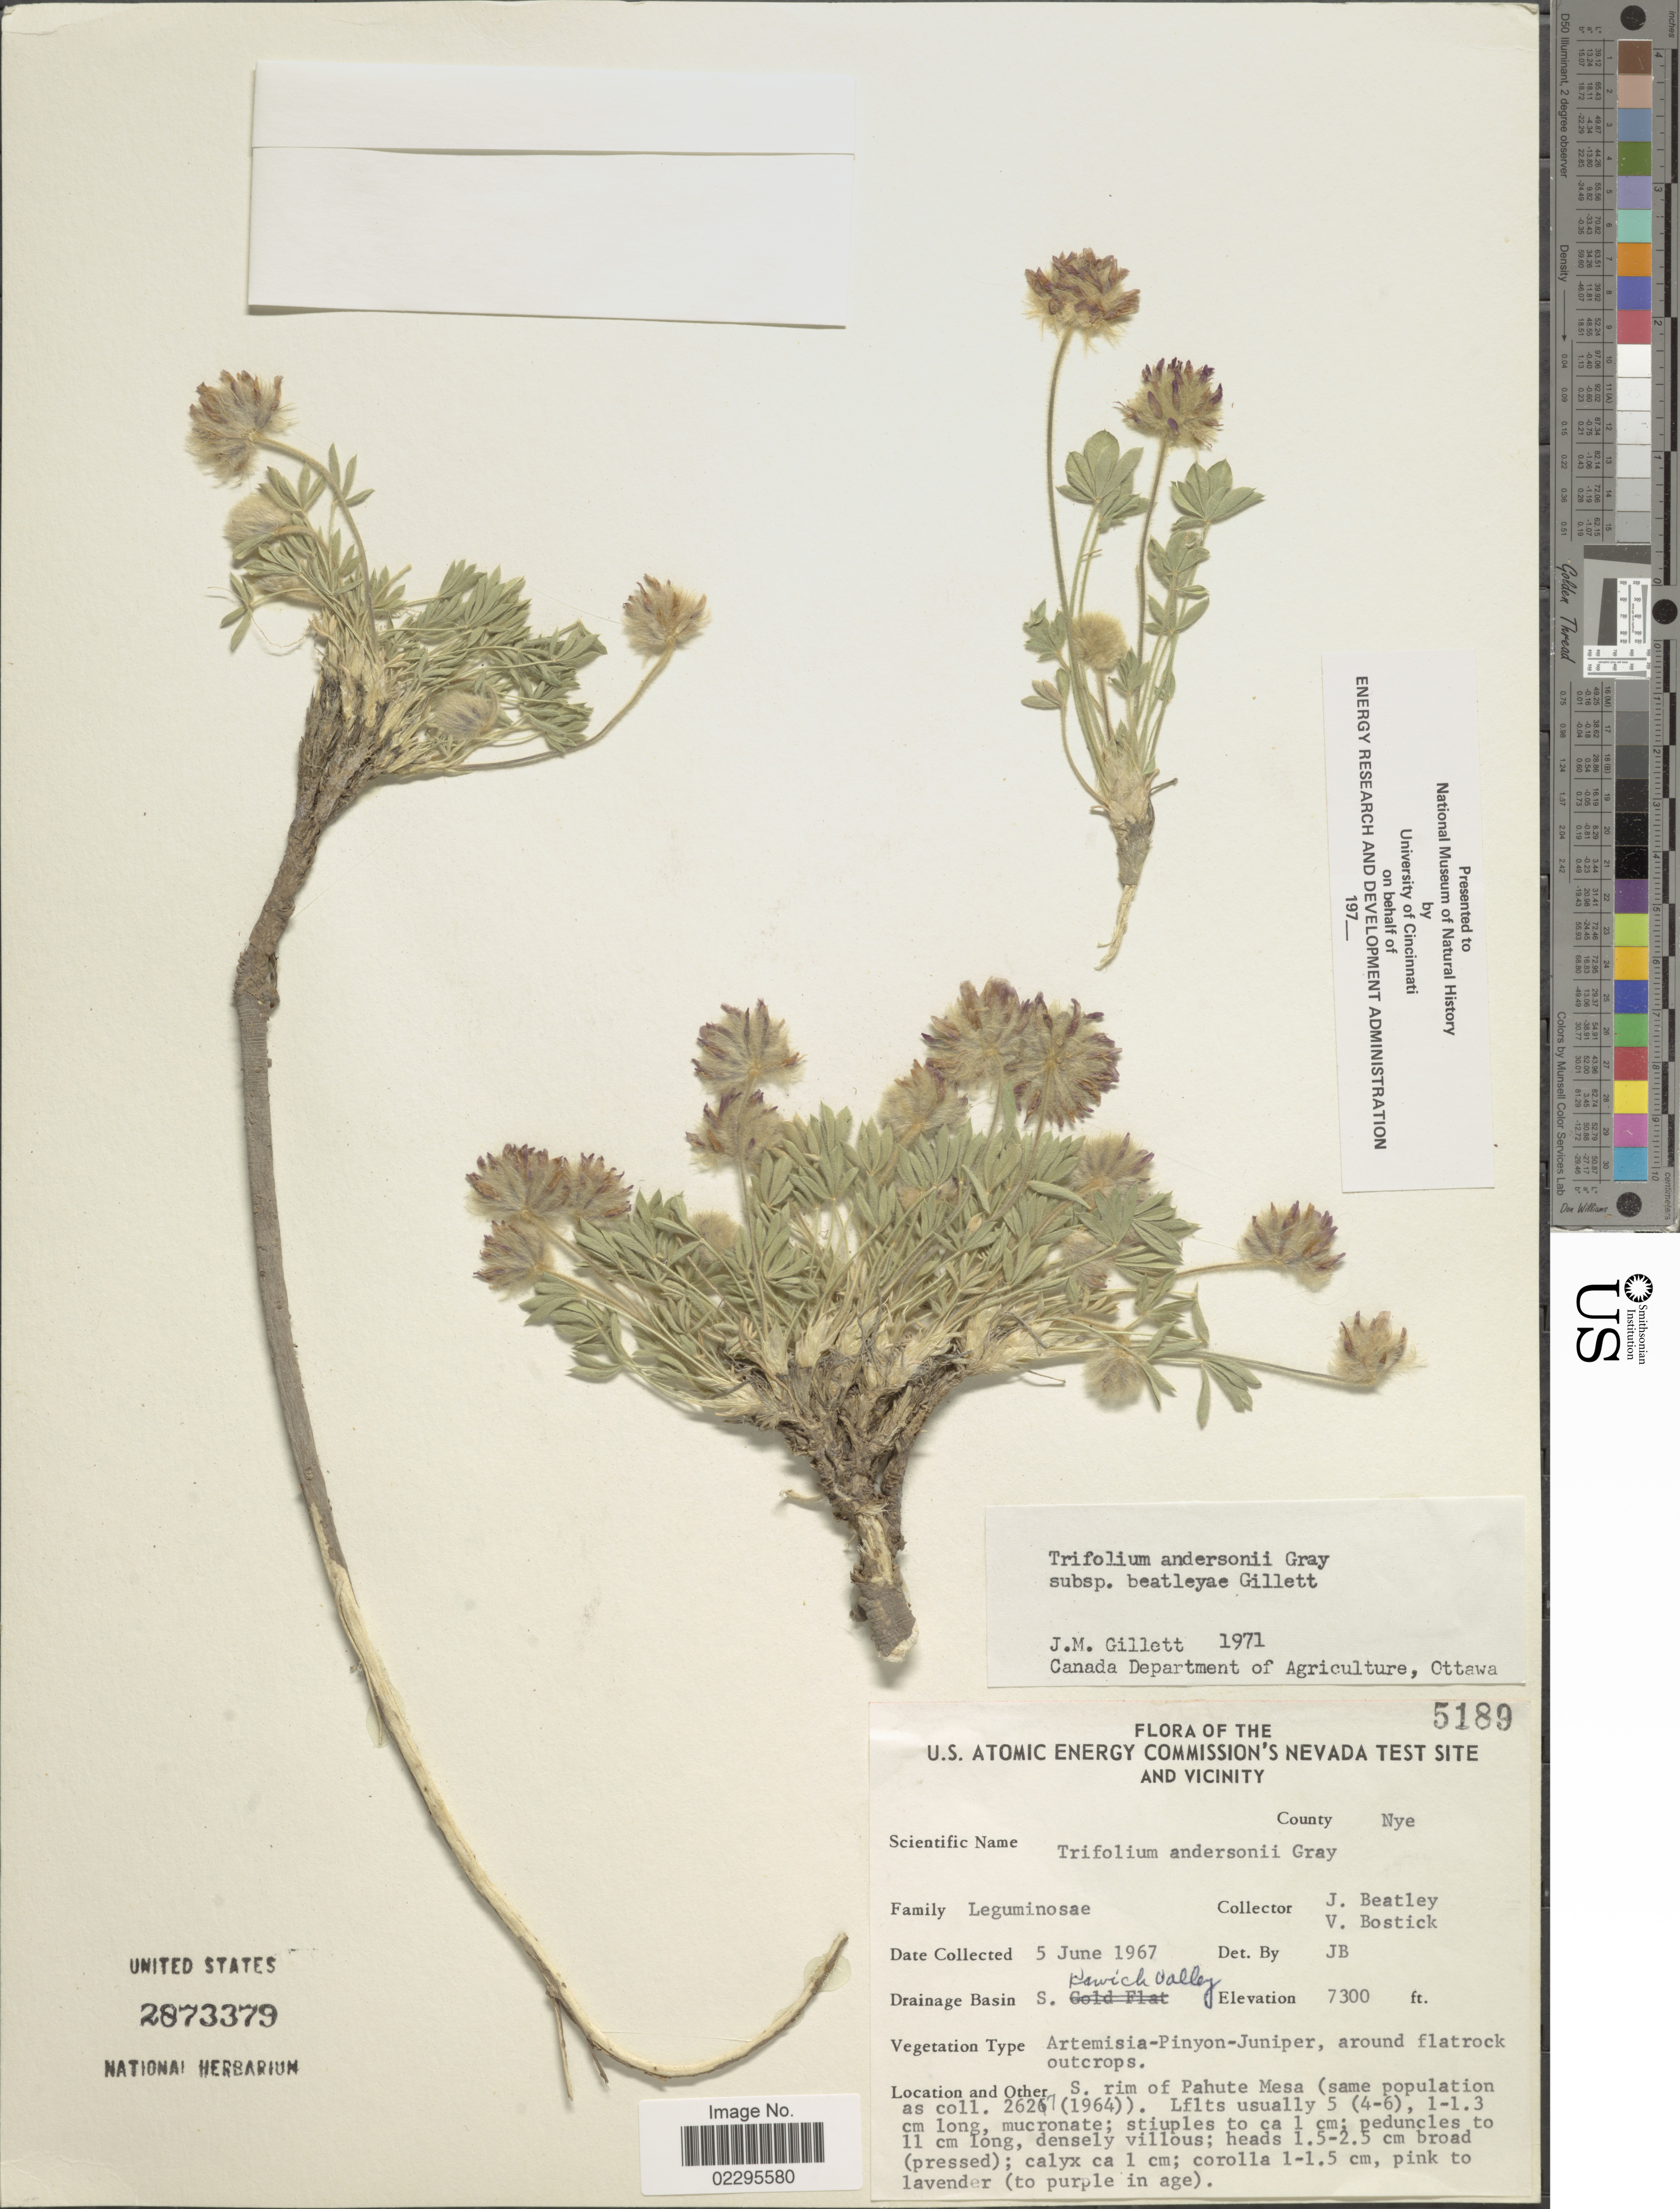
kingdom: Plantae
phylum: Tracheophyta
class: Magnoliopsida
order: Fabales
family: Fabaceae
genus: Trifolium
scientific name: Trifolium andersonii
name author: A. Gray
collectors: J. C. Beatley & V. Bostick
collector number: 5189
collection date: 1967-06-05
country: United States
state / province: Nevada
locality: U. S. Atomic Energy Commission's Nevada Test Site and vicinity. County Nye. Drainage Basin S. Kawich Valley. S. rim of Pahute Mesa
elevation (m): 2225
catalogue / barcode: US 2873379